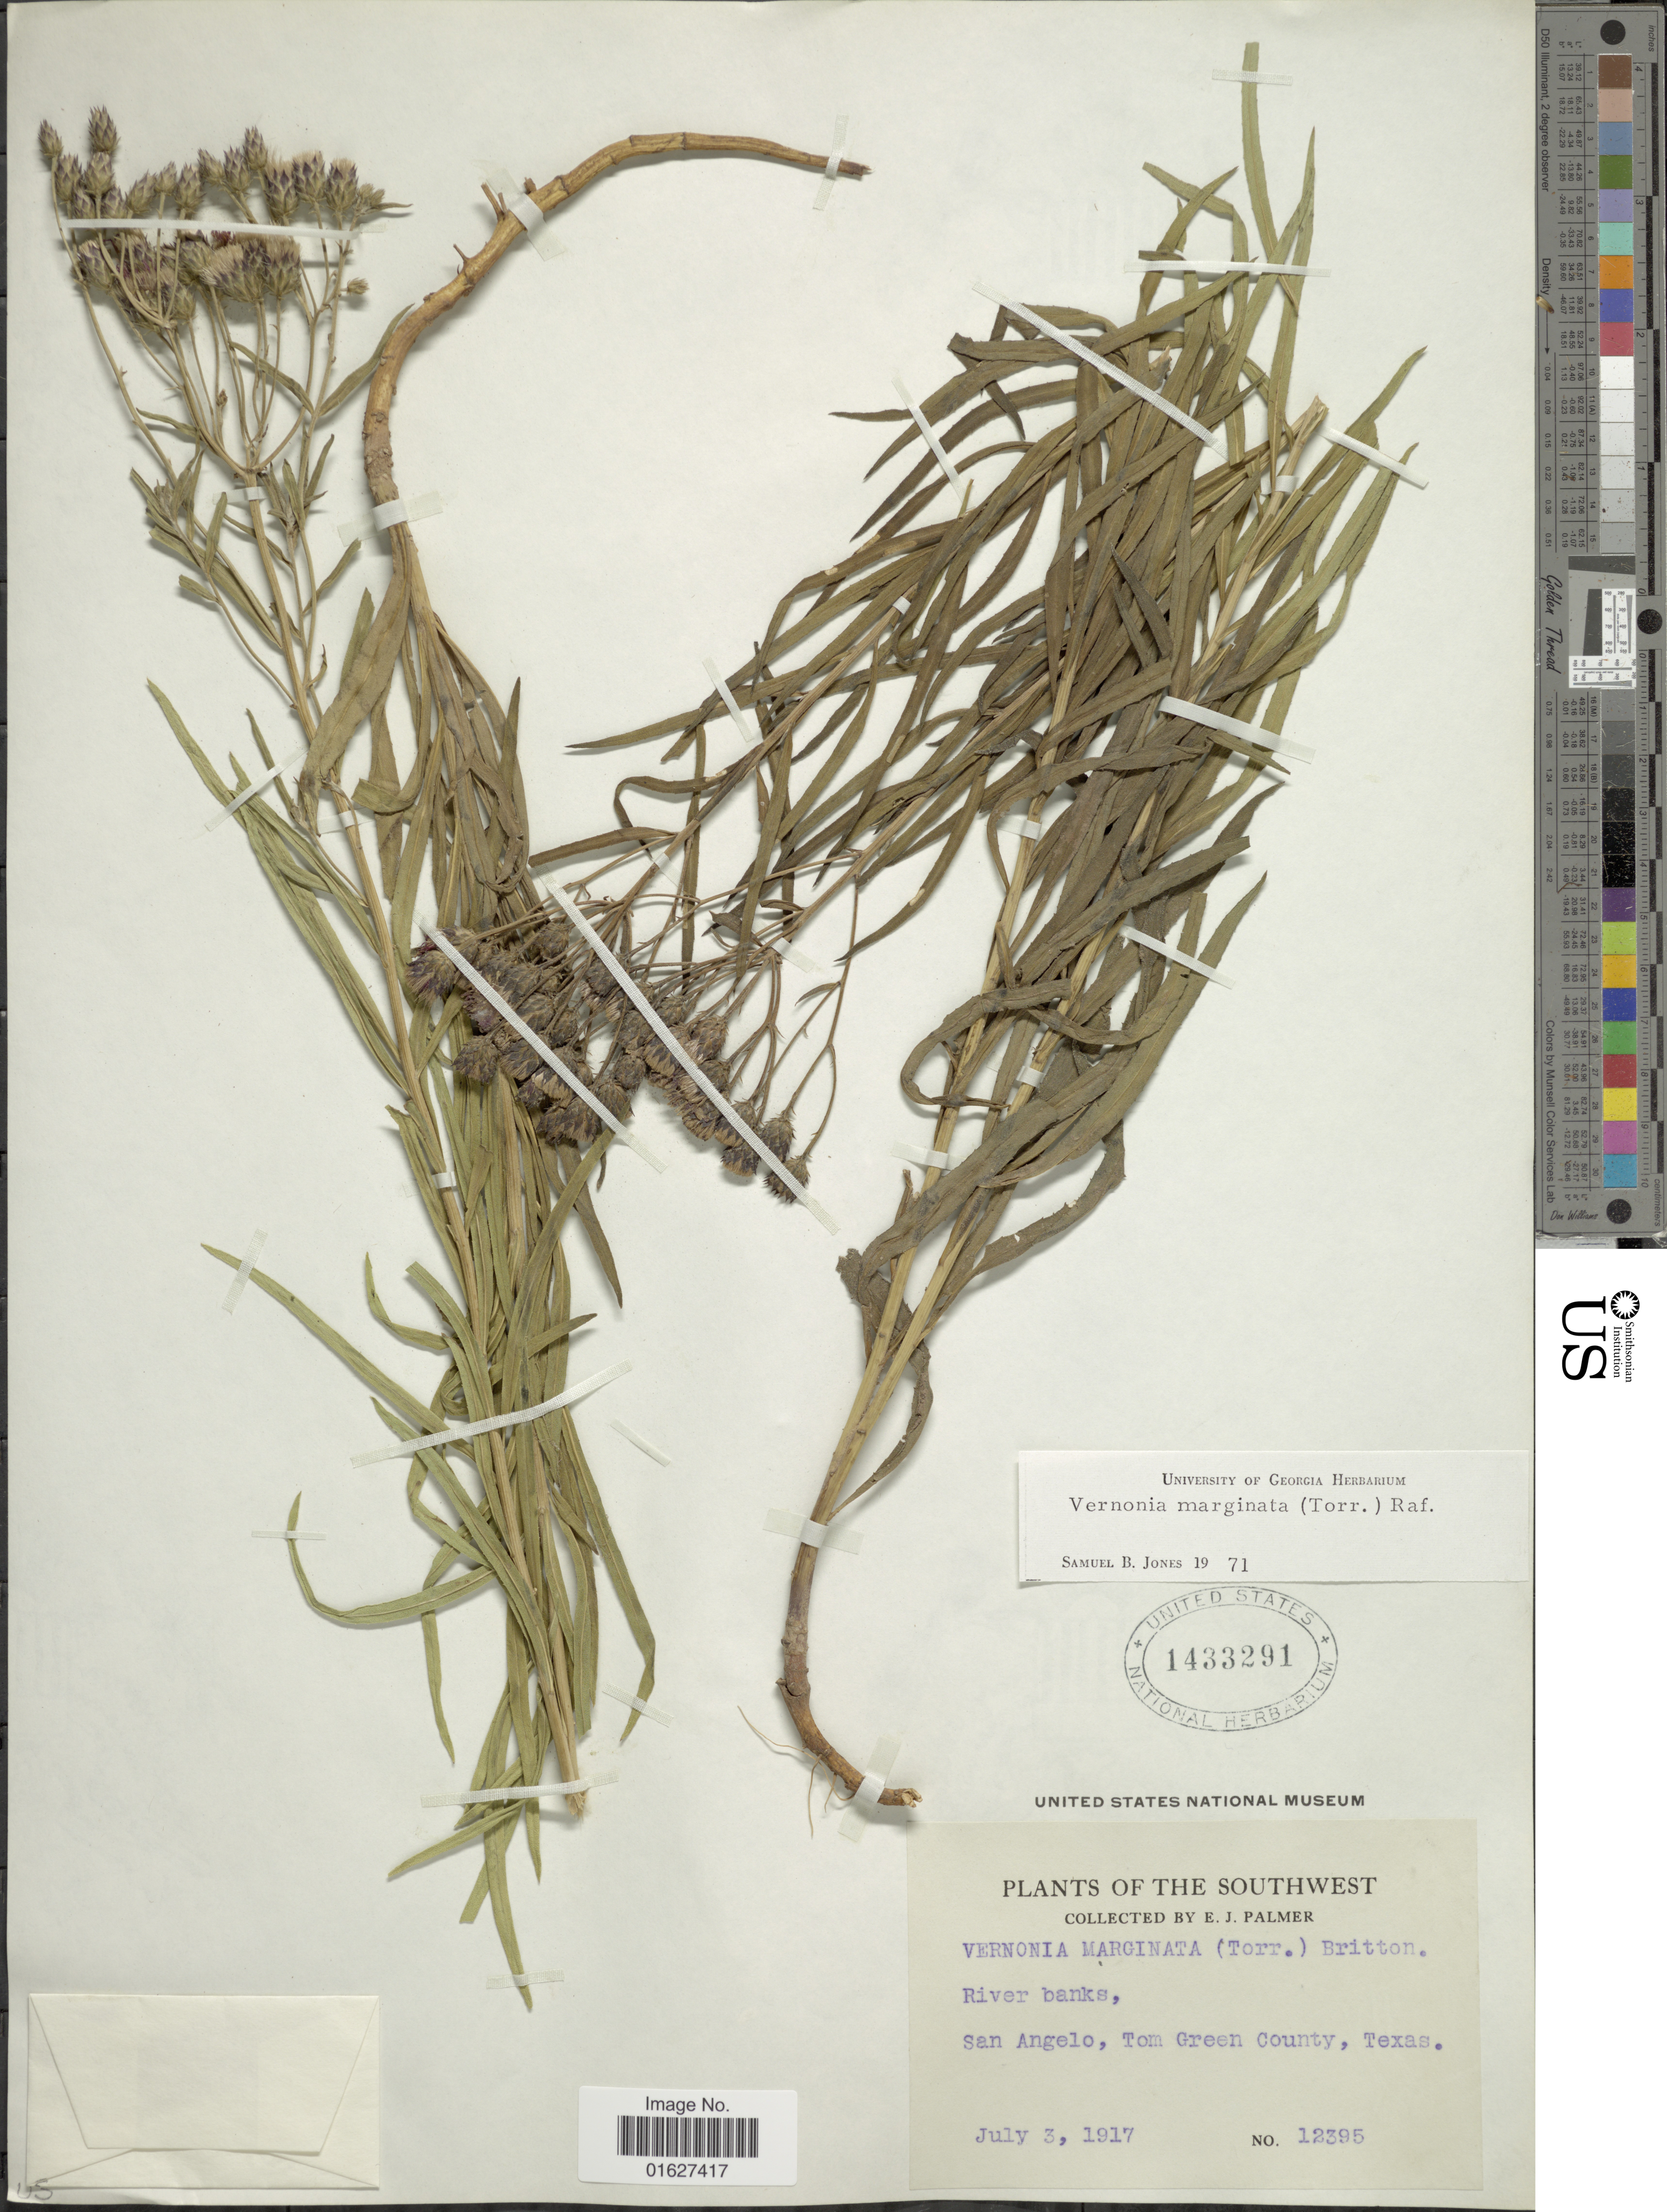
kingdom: Plantae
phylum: Tracheophyta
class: Magnoliopsida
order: Asterales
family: Asteraceae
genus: Vernonia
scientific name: Vernonia marginata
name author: (Torr.) Raf.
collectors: E. J. Palmer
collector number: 12395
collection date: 1917-06-03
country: United States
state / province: Texas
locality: Southwest. River banks, San Angelo, Tom Green County, Texas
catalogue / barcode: US 1433291